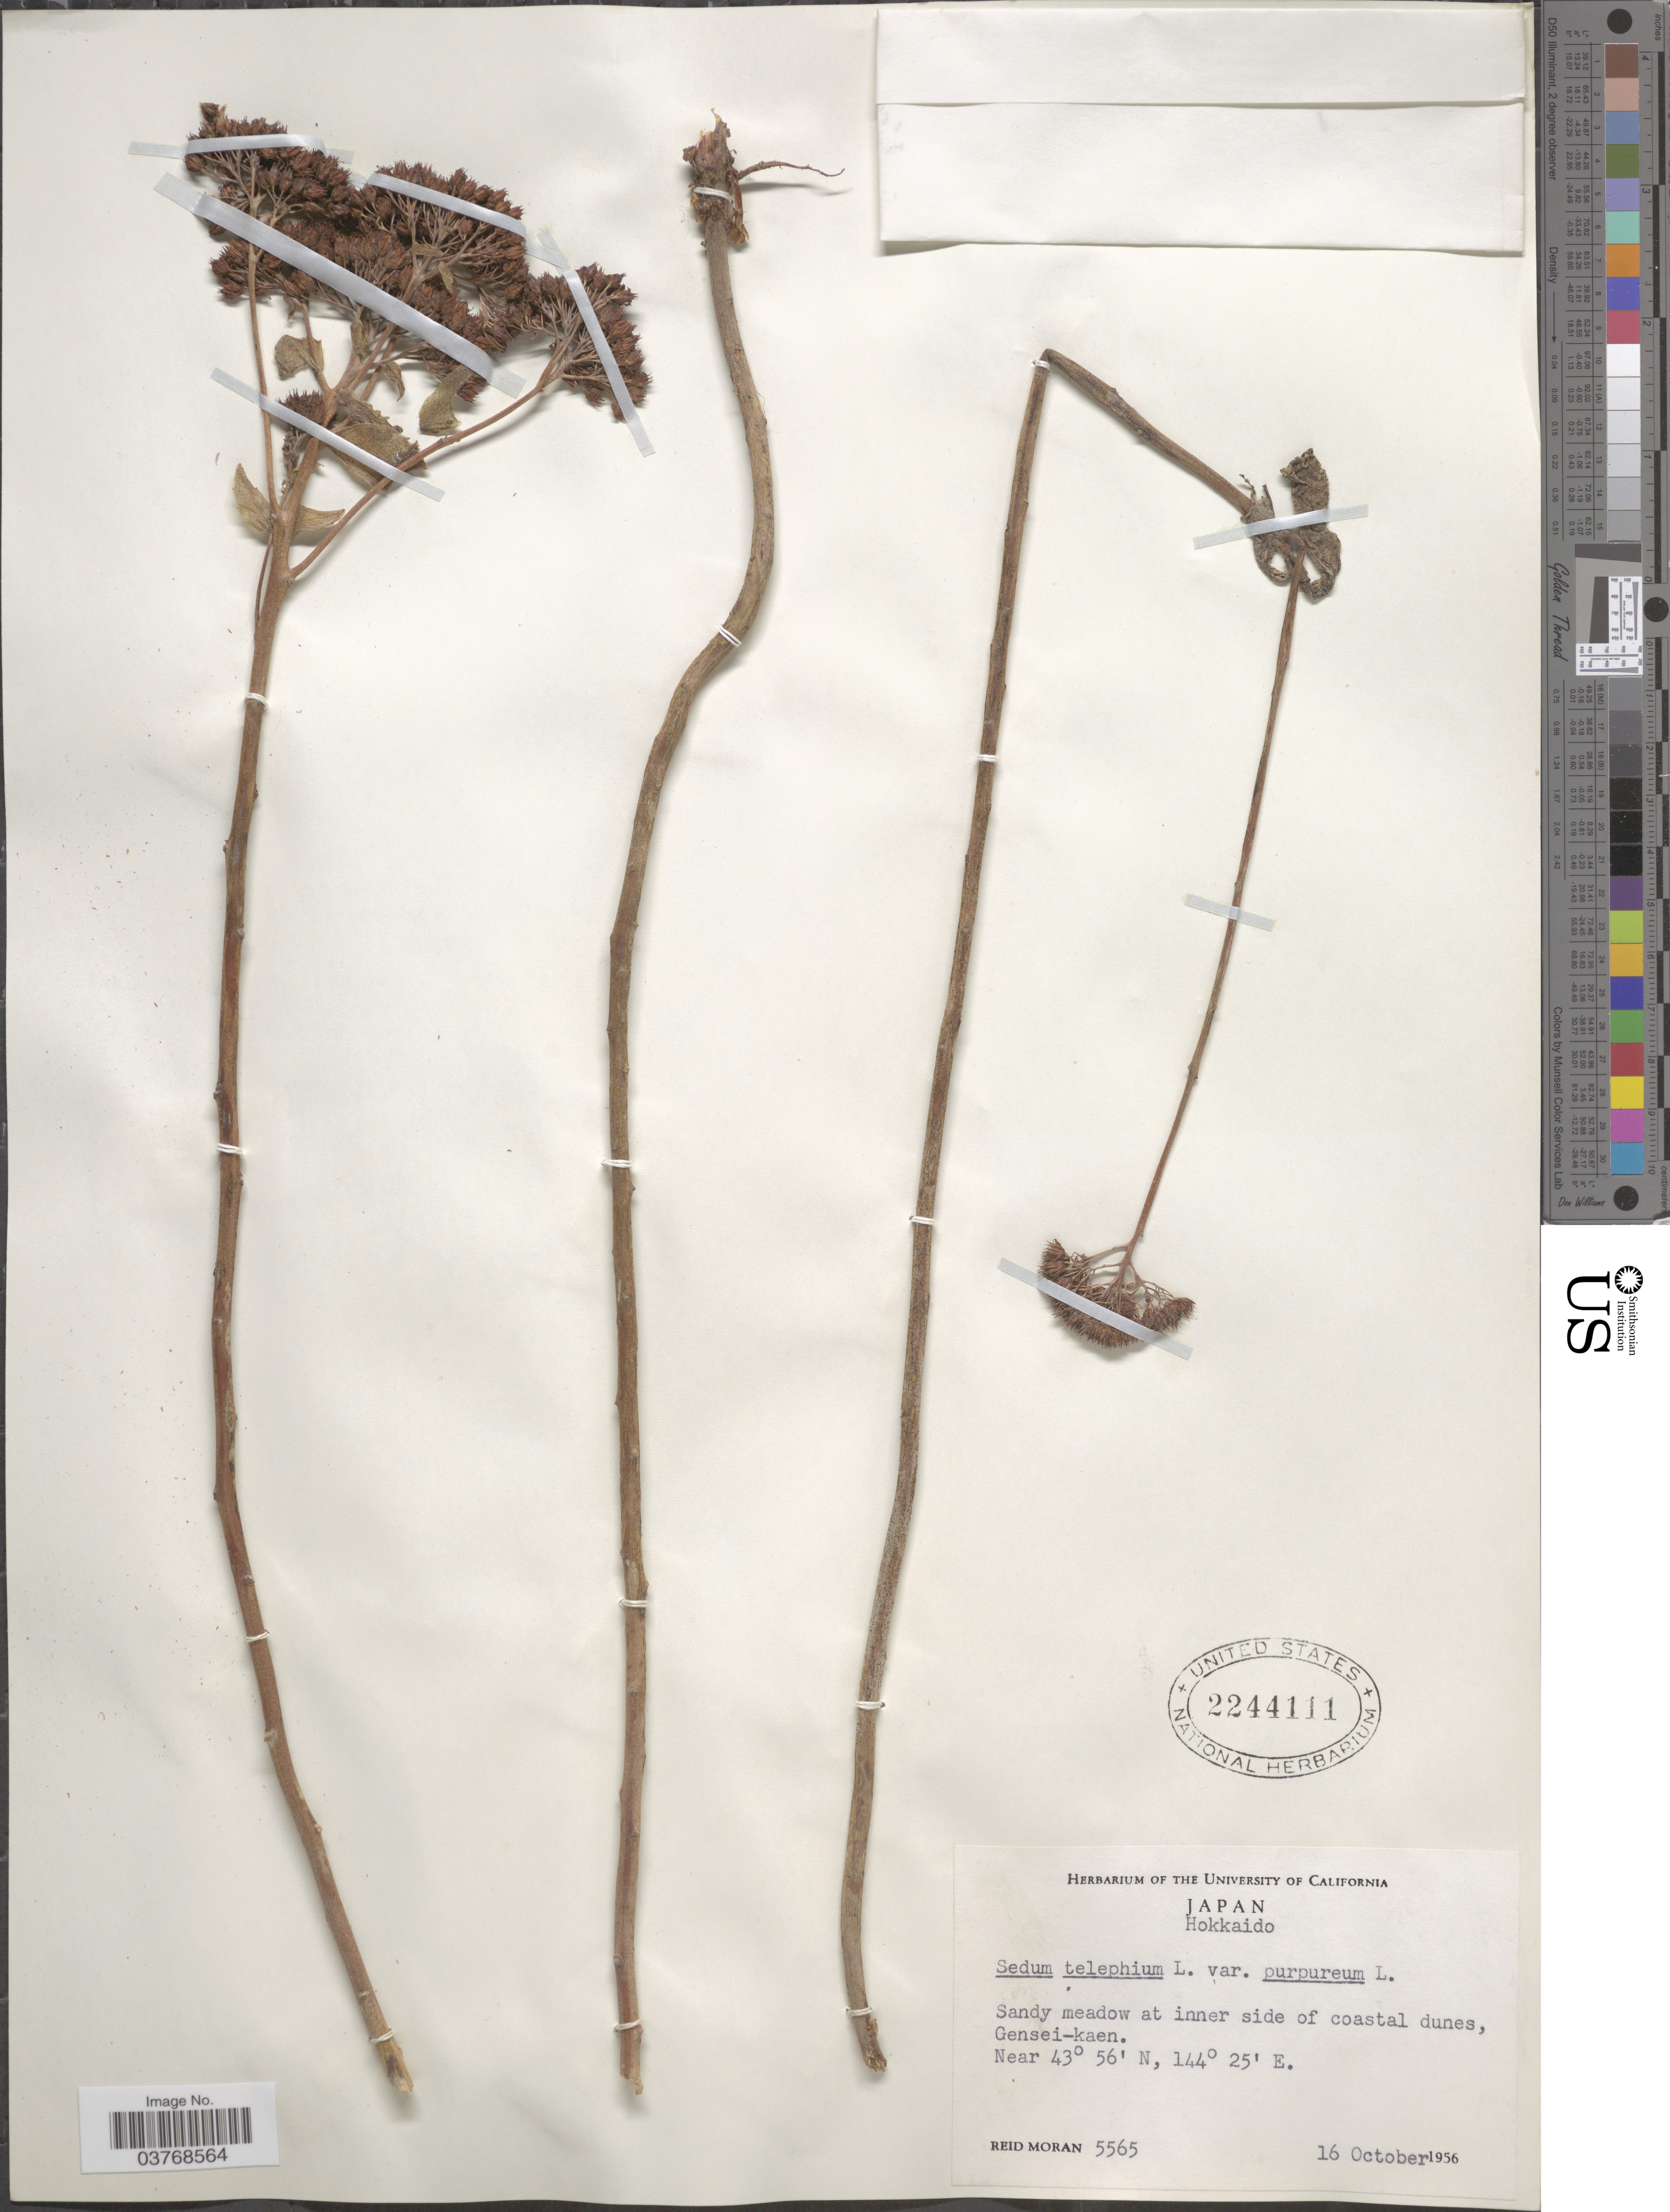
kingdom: Plantae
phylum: Tracheophyta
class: Magnoliopsida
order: Saxifragales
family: Crassulaceae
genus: Hylotelephium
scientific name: Hylotelephium sp.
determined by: Strong, Mark T., (BOT), Smithsonian Institution - National Museum of Natural History (UNITED STATES)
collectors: R. Moran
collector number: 5565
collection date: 1956-10-16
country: Japan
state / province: Hokkaidō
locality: Gensei-kaen.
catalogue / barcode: US 2244111